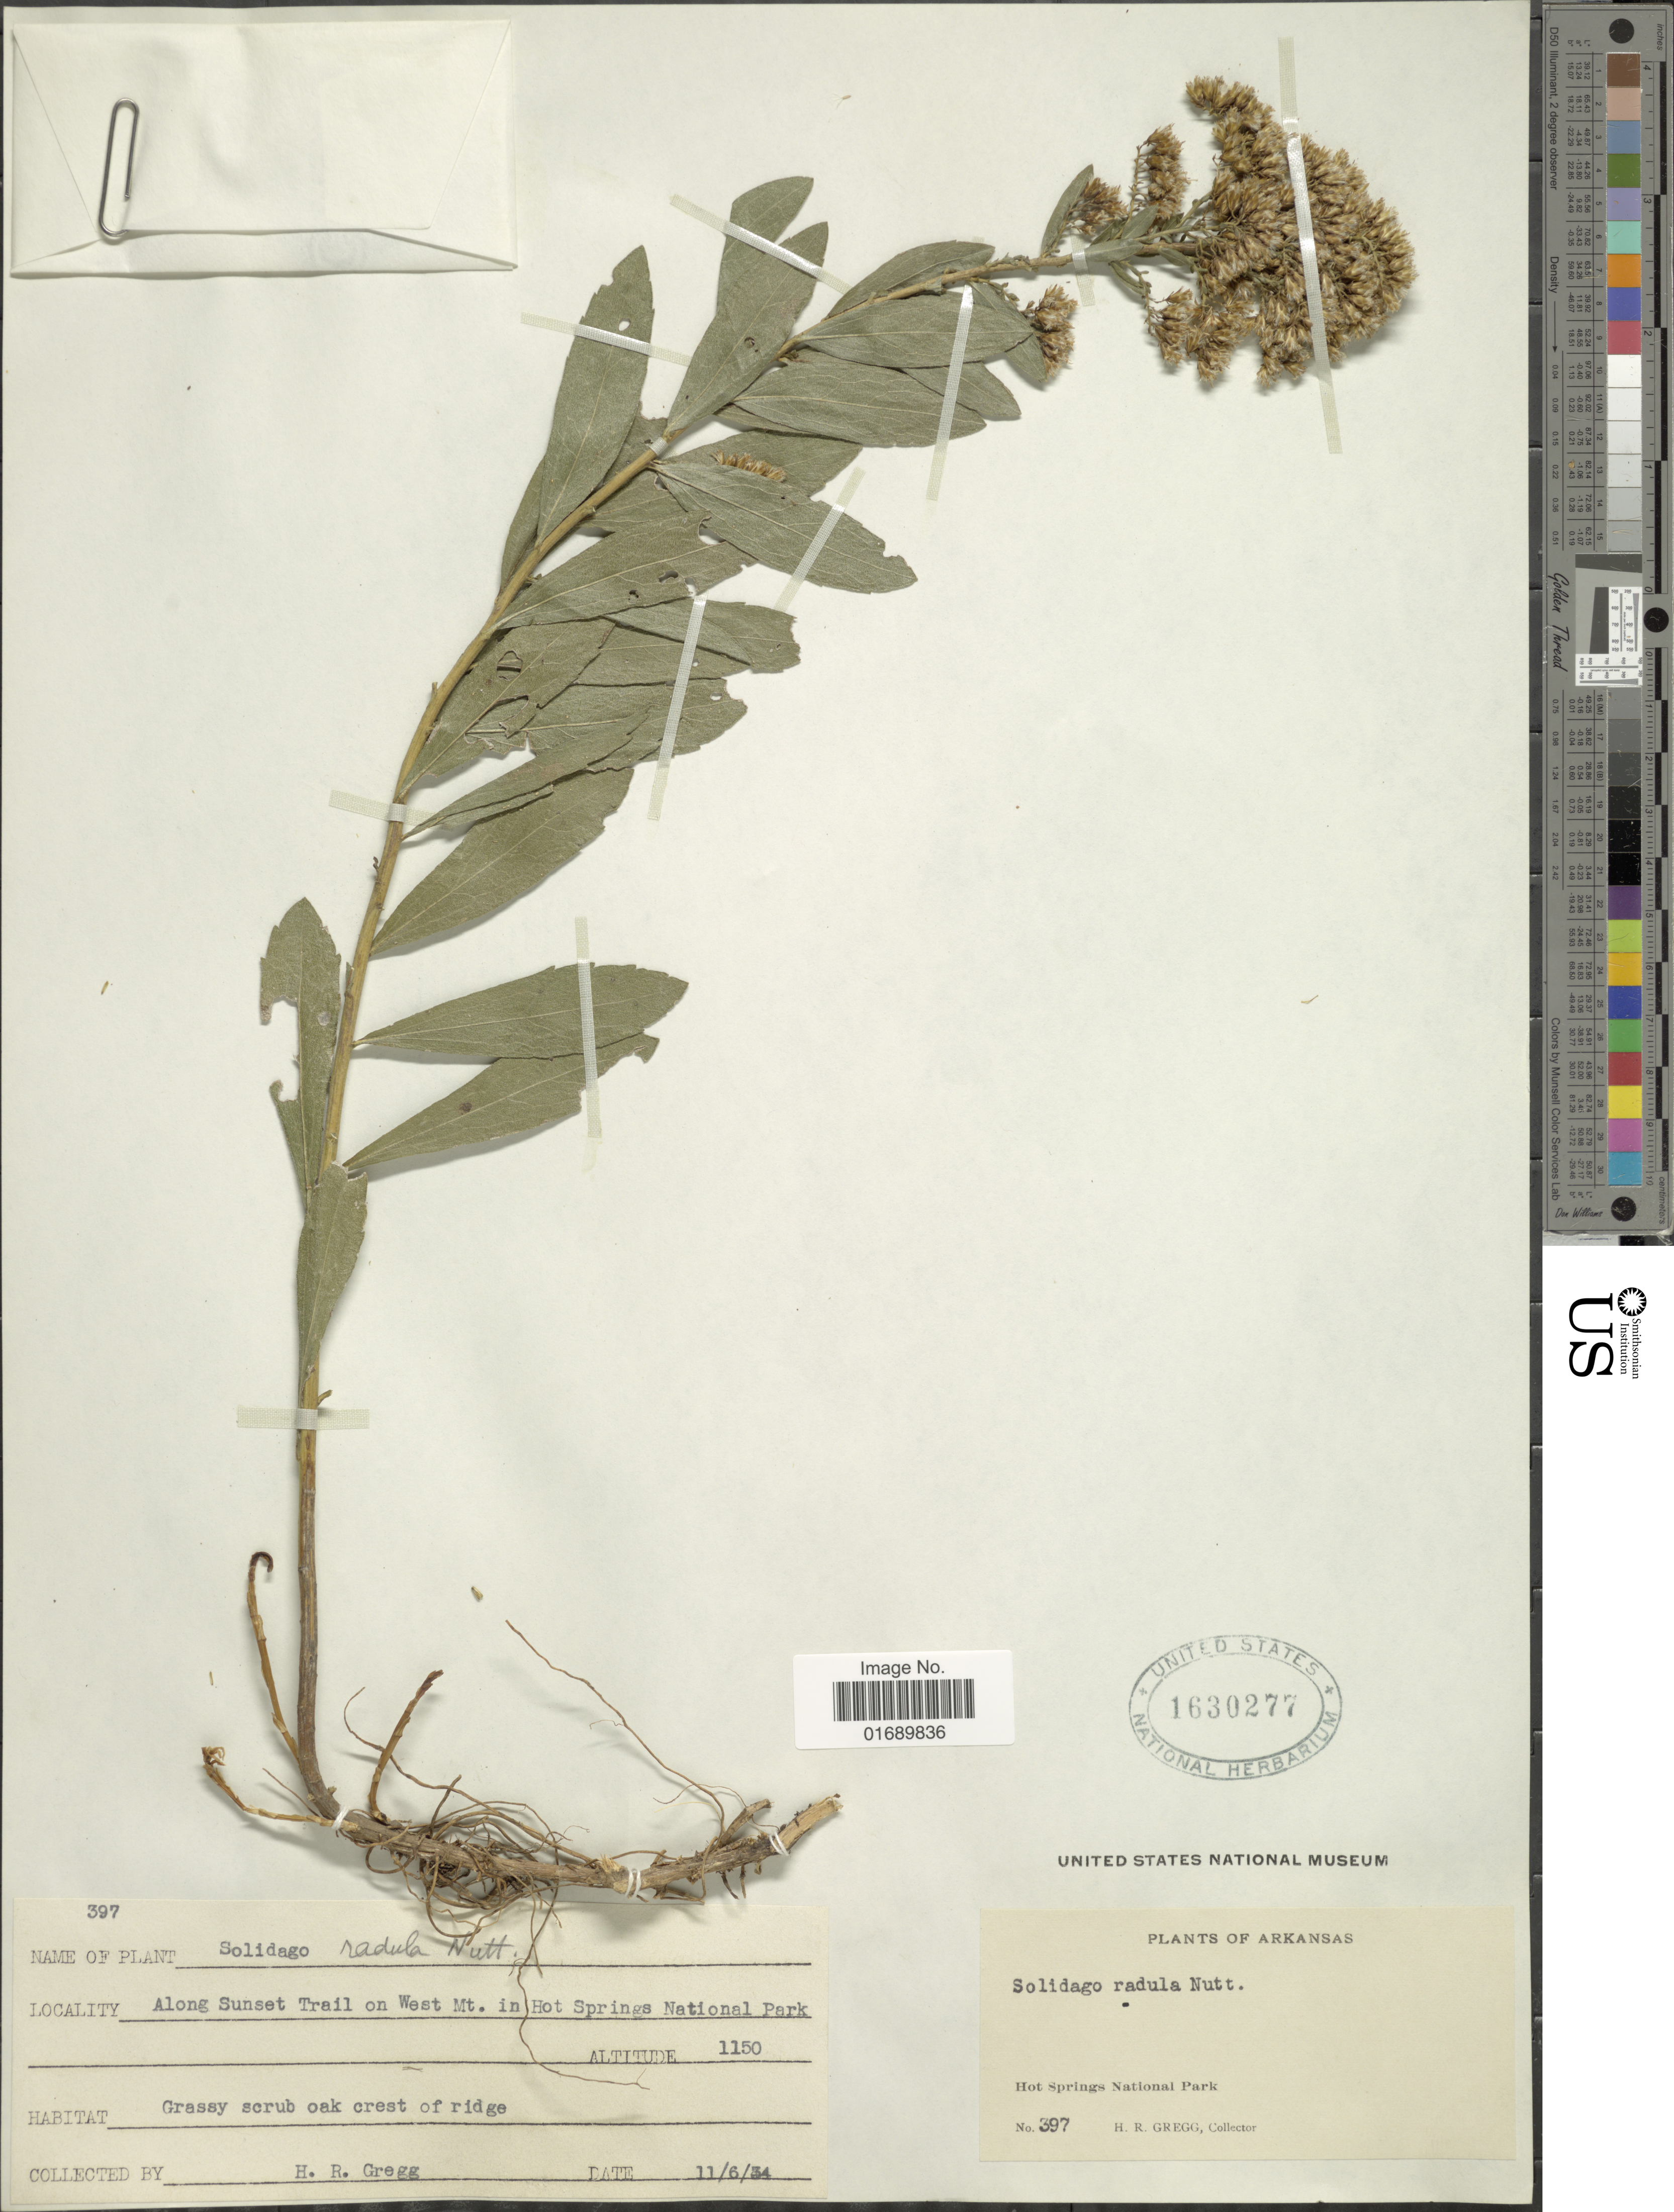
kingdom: Plantae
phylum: Tracheophyta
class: Magnoliopsida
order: Asterales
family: Asteraceae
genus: Solidago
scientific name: Solidago radula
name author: Nutt.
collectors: H. Gregg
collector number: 397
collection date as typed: Transcribed d/m/y: 11/6/34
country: United States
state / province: Arkansas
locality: Along Sunset Trail on West Mt. in Hot Springs National Park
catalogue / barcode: US 1630277